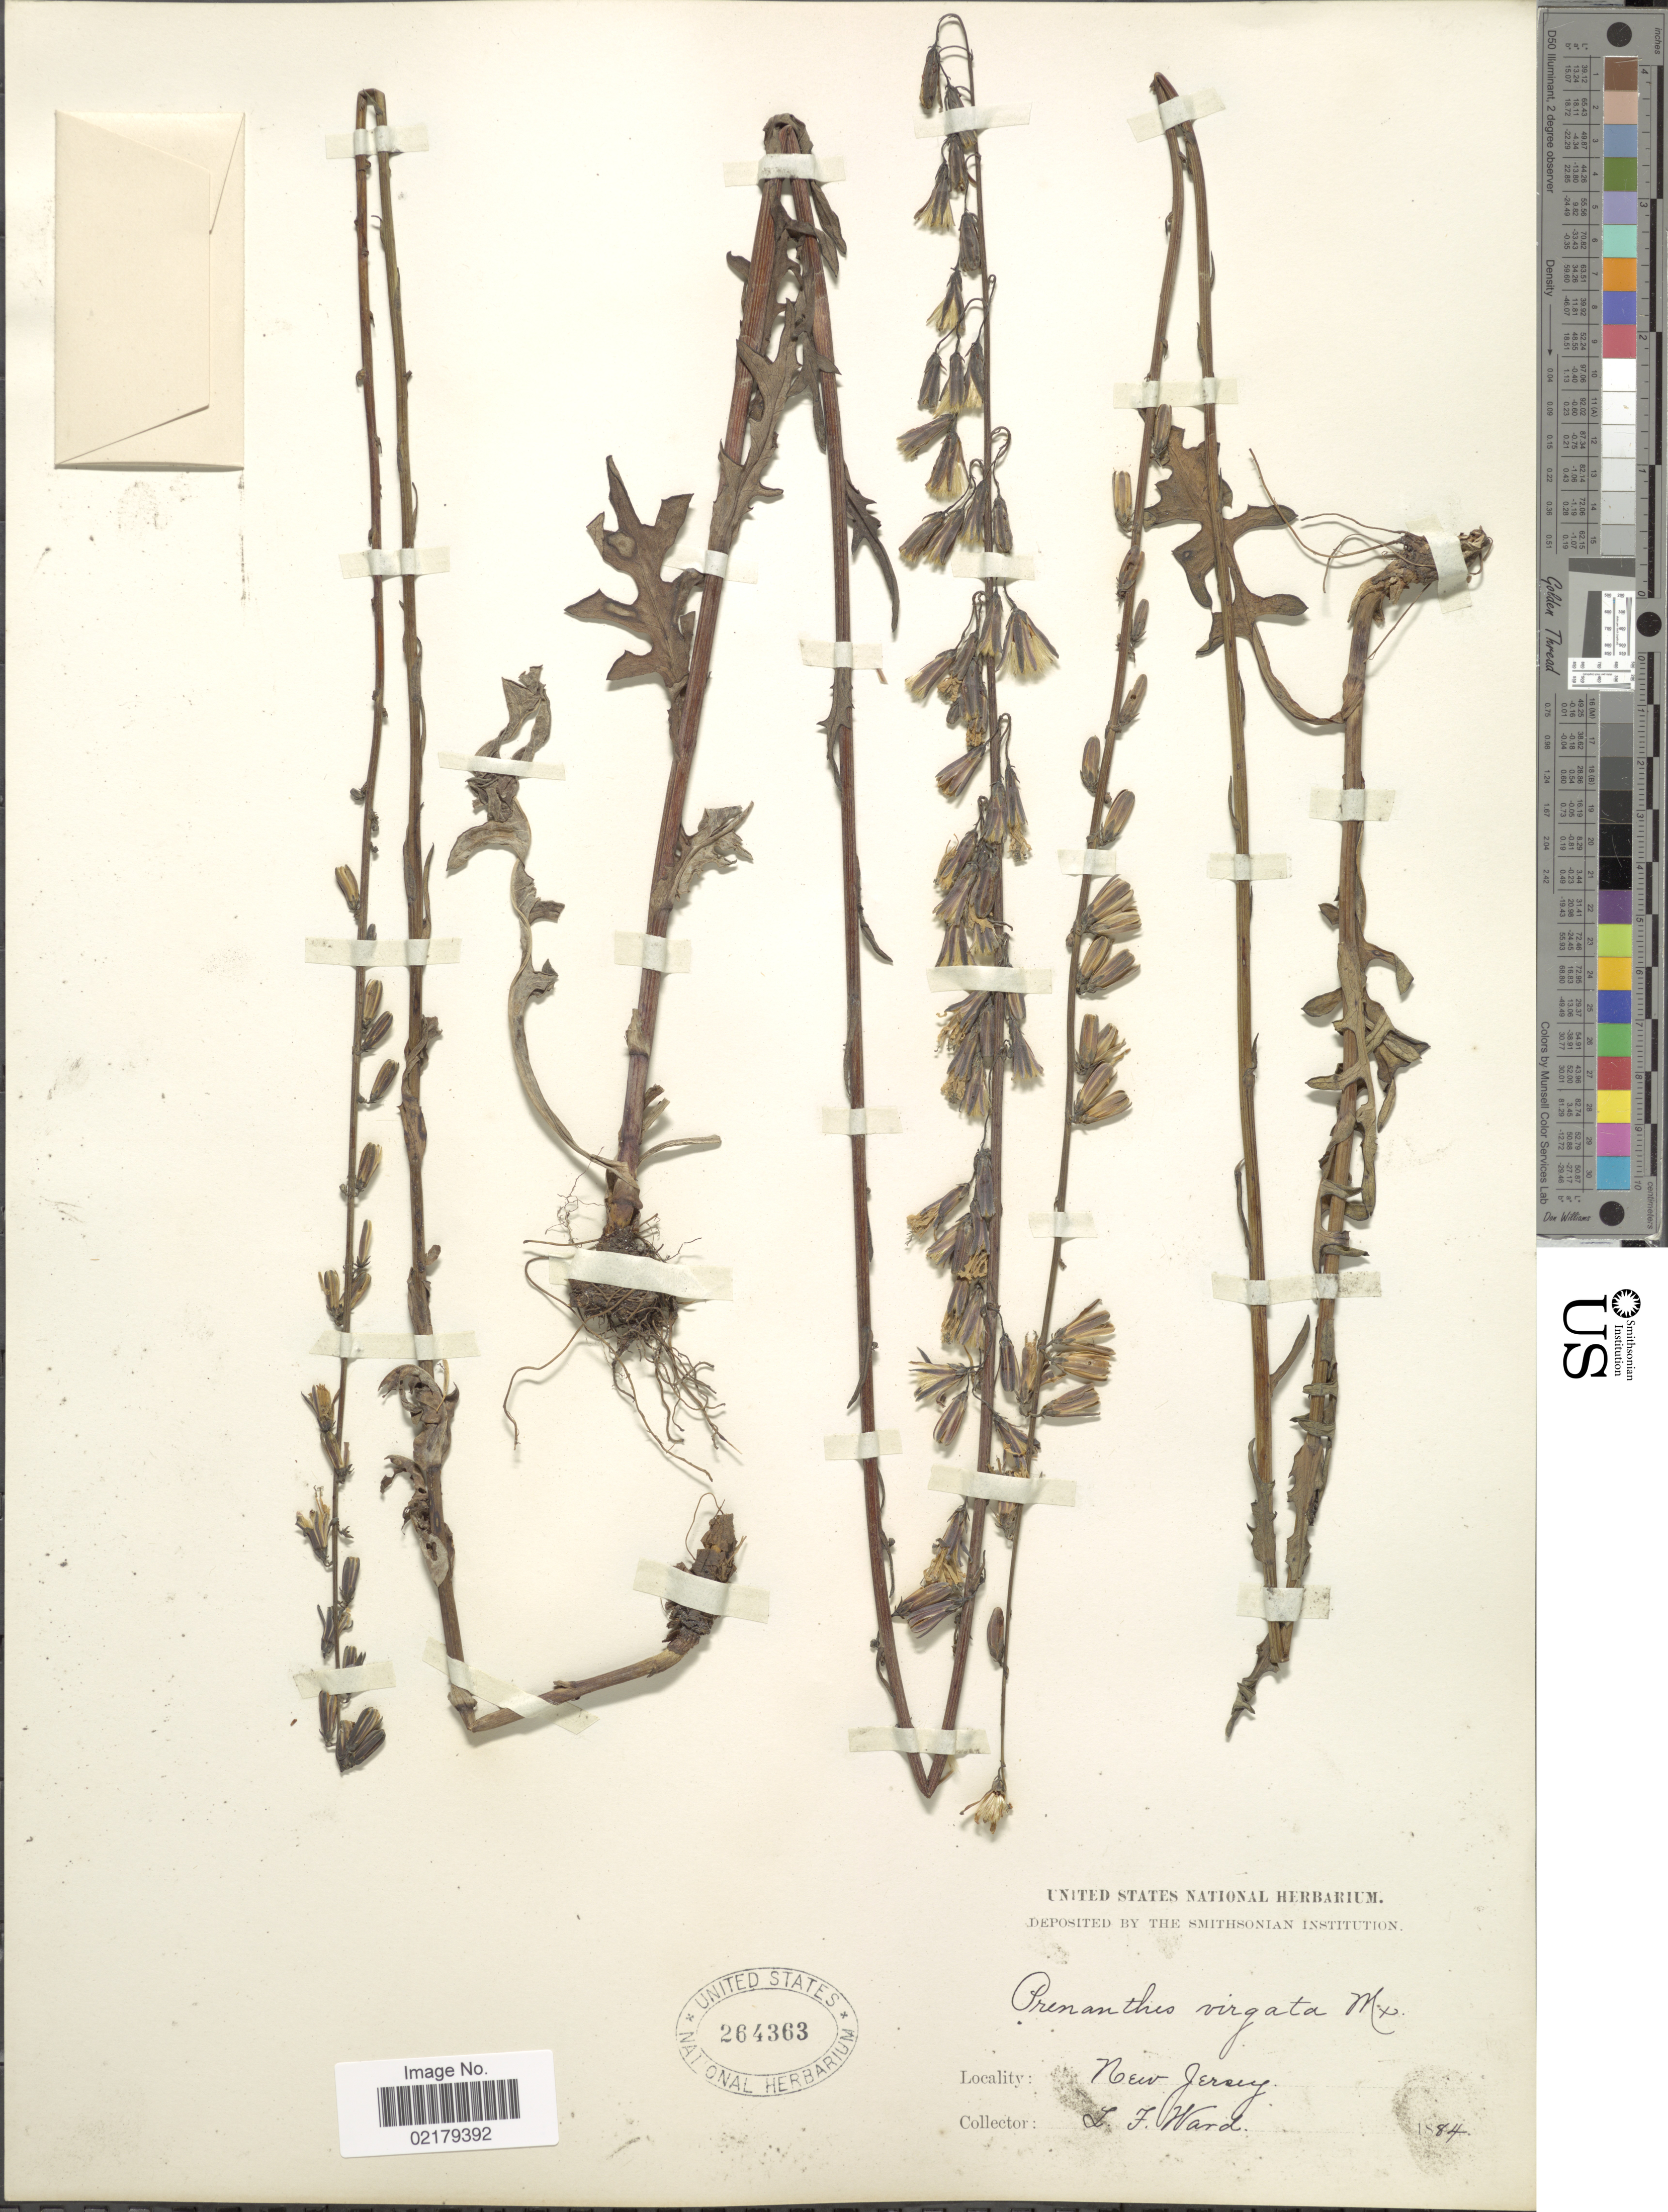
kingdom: Plantae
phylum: Tracheophyta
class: Magnoliopsida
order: Asterales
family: Asteraceae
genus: Prenanthes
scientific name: Prenanthes autumnalis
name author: Walter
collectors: L. Ward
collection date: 1884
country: United States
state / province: New Jersey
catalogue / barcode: US 264363